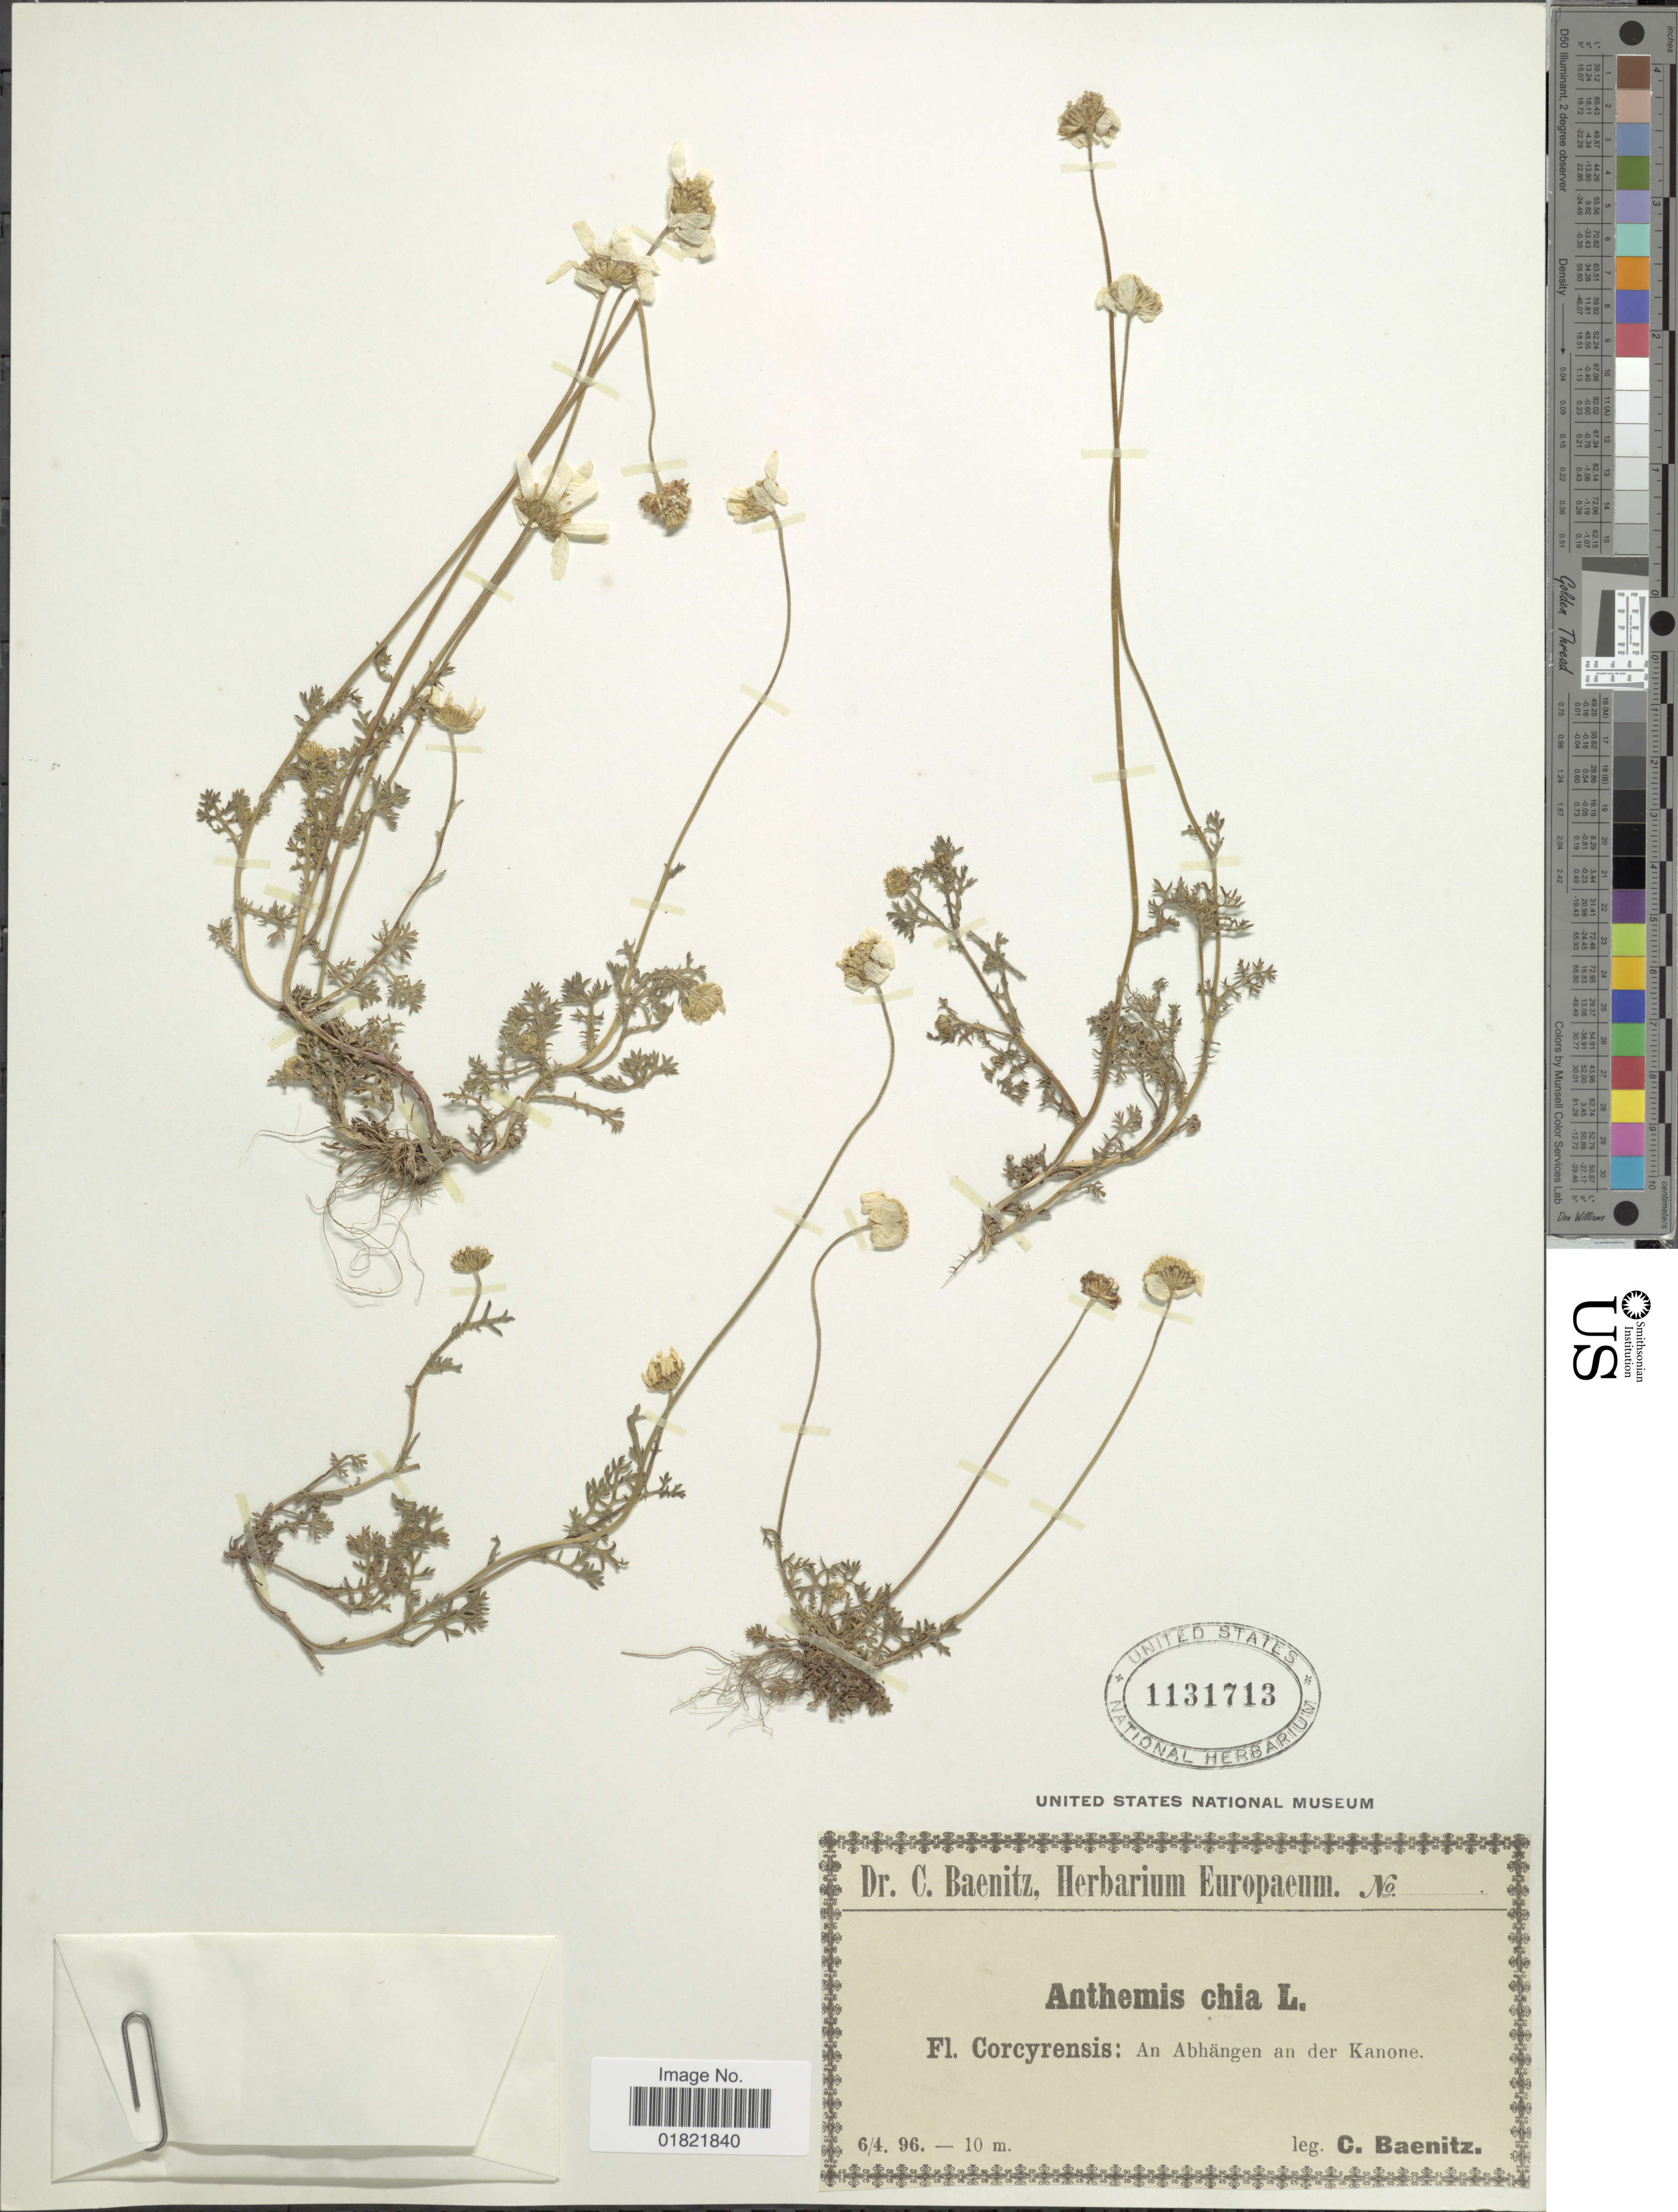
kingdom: Plantae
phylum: Tracheophyta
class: Magnoliopsida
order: Asterales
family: Asteraceae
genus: Anthemis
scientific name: Anthemis chia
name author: L.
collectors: C. G. Baenitz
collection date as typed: Transcribed d/m/y: 6/4/96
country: Germany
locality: Corcyrensis: An abhangen an der Kanone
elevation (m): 10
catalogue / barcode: US 1131713